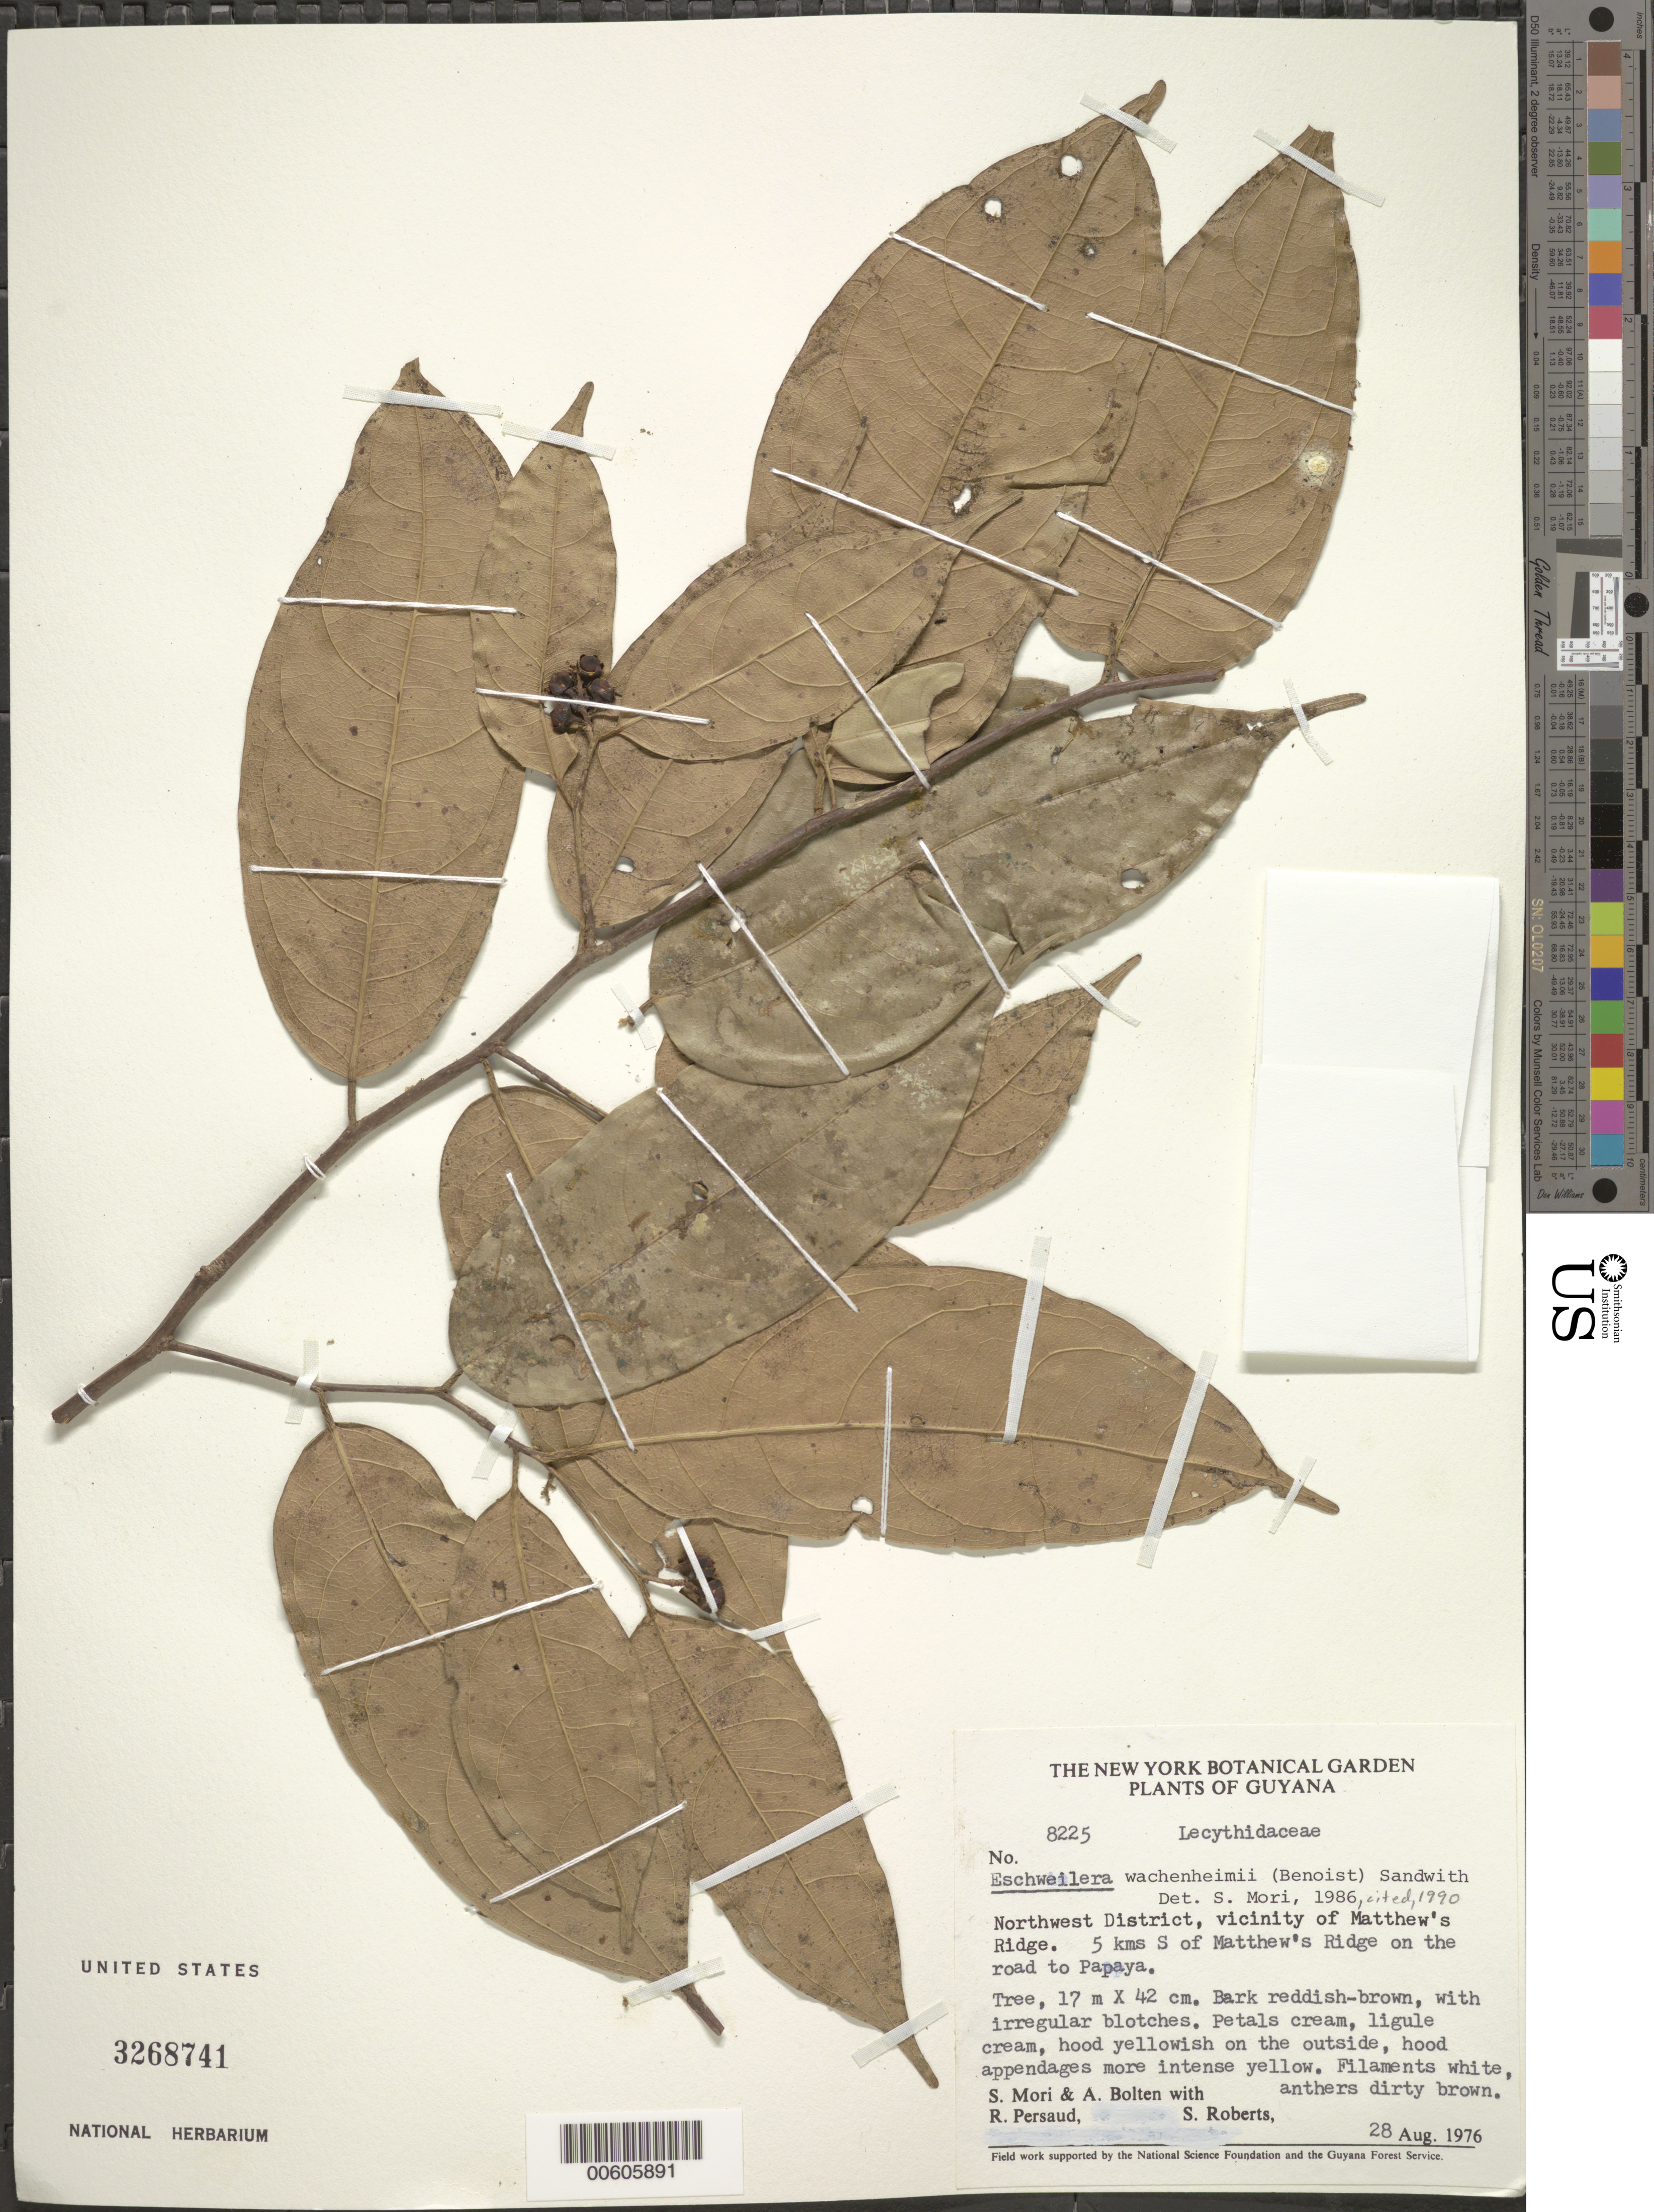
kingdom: Plantae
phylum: Tracheophyta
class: Magnoliopsida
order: Ericales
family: Lecythidaceae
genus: Eschweilera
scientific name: Eschweilera wachenheimii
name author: (Benoist) Sandwith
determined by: Mori, Scott A.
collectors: S. Mori, A. Bolten, R. Persaud, R. Boyan, S. Roberts, R. Jugernauth & S. Dwarka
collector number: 8225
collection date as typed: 28-Aug-76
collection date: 1976-08-28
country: Guyana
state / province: Barima-Waini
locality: Matthew's Ridge, 5 km south of Matthew's Ridge on road to Papaya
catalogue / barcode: US 3268741